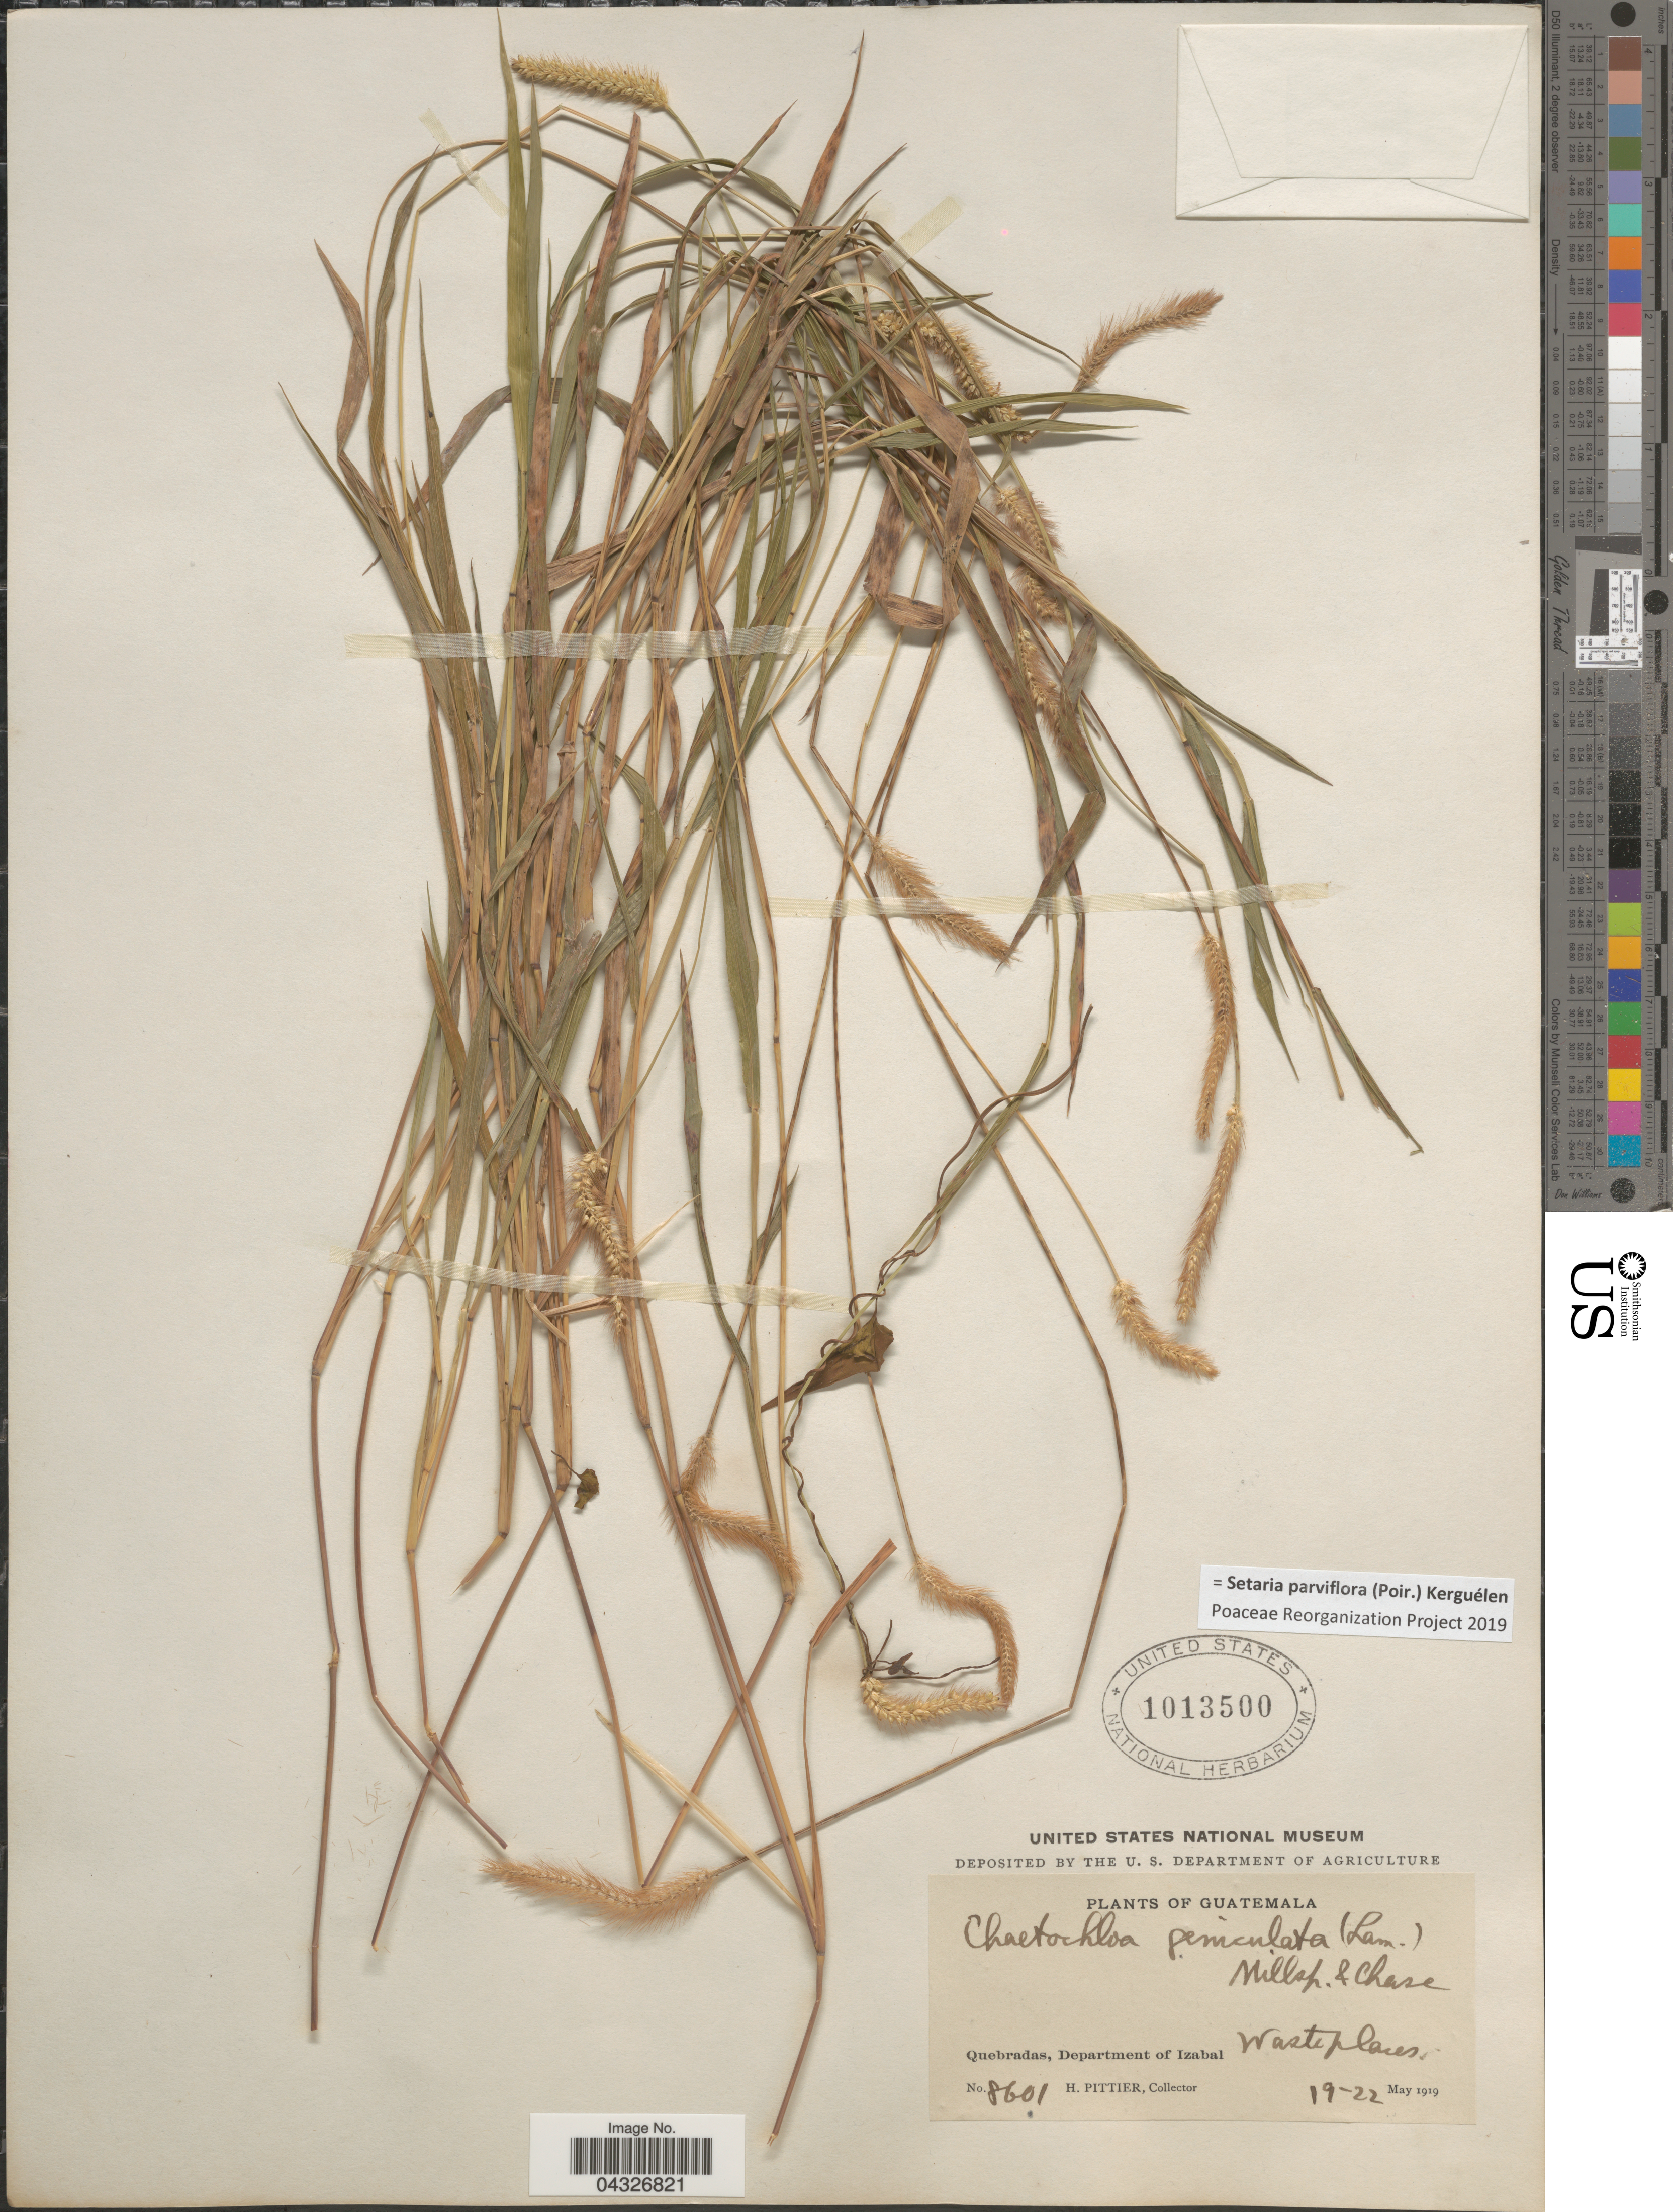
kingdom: Plantae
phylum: Tracheophyta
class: Liliopsida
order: Poales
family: Poaceae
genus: Setaria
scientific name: Setaria parviflora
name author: (Poir.) Kerguélen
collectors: H. F. Pittier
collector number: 8601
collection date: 1919-05-19/1919-05-22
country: Guatemala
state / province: Izabal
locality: Quebradas, Department of Izabal.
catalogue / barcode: US 1013500